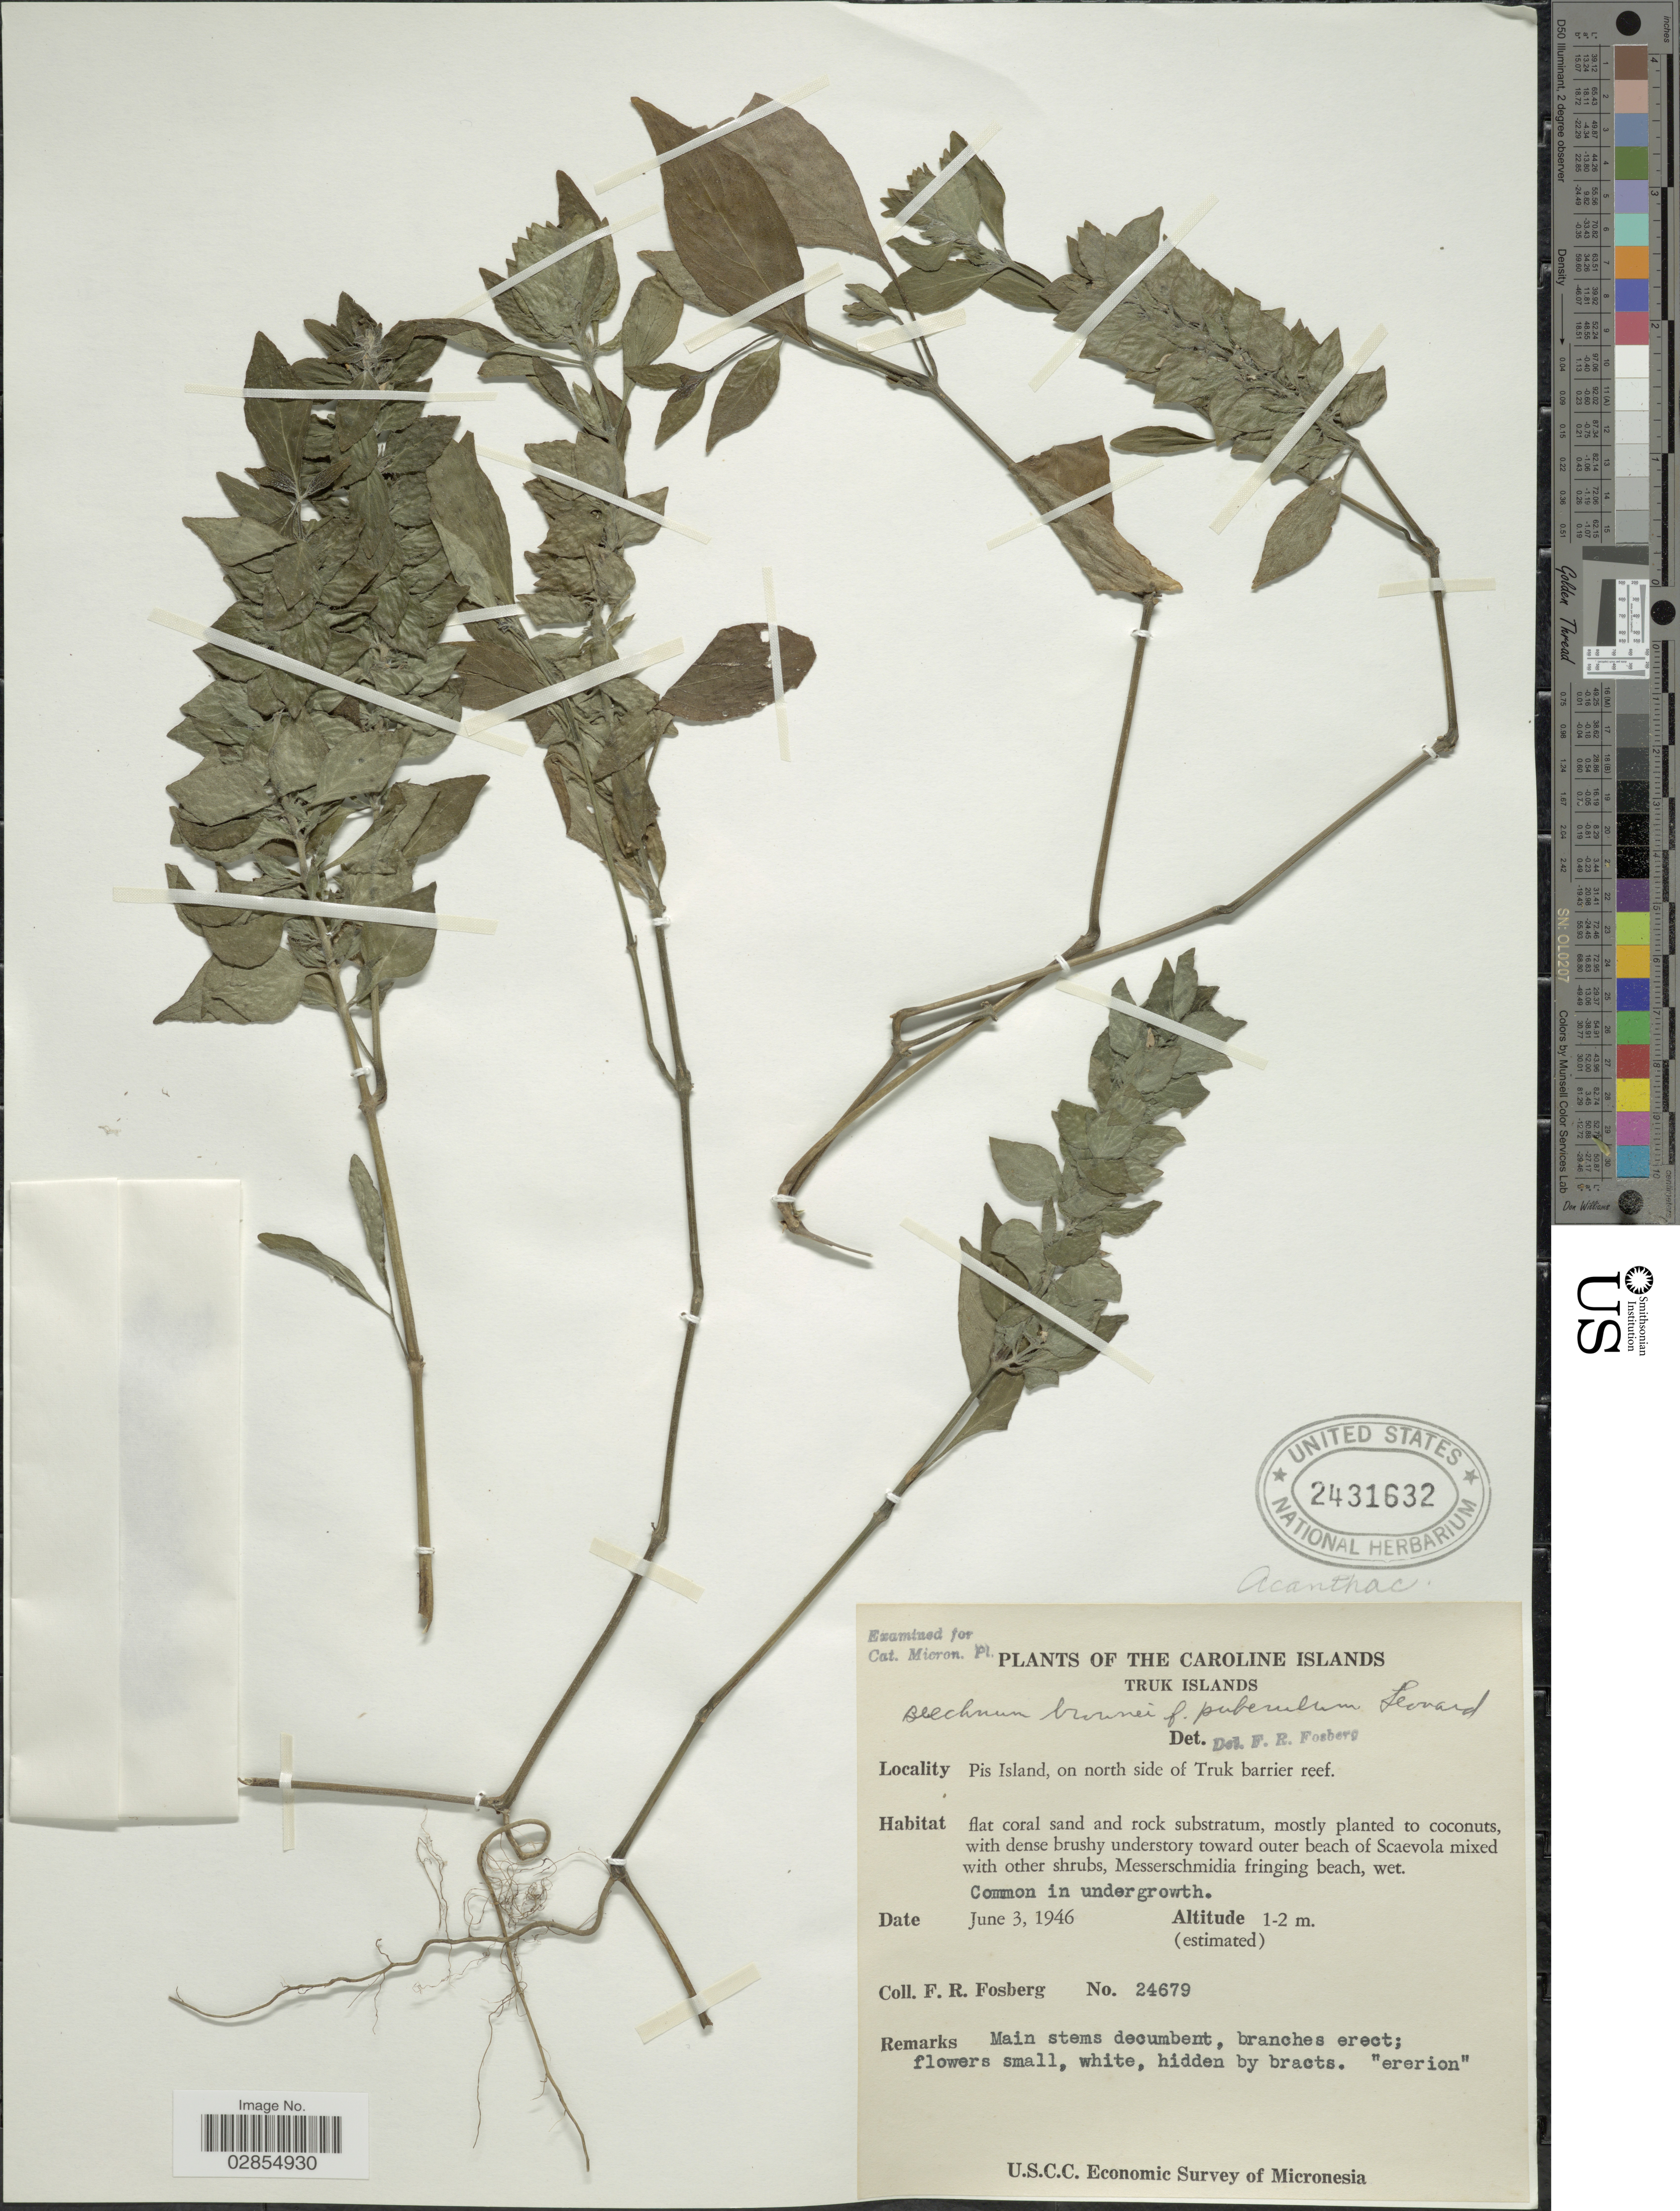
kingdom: Plantae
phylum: Tracheophyta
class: Magnoliopsida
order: Lamiales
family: Acanthaceae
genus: Blechum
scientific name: Blechum pyramidatum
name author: (Lam.) Urb.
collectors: F. R. Fosberg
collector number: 24679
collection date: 1946-06-03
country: Micronesia, Federated States of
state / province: Truk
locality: Caroline Islands, Truk Islands, Pis Island, on north side of Truk barrier reef.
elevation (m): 1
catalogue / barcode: US 2431632